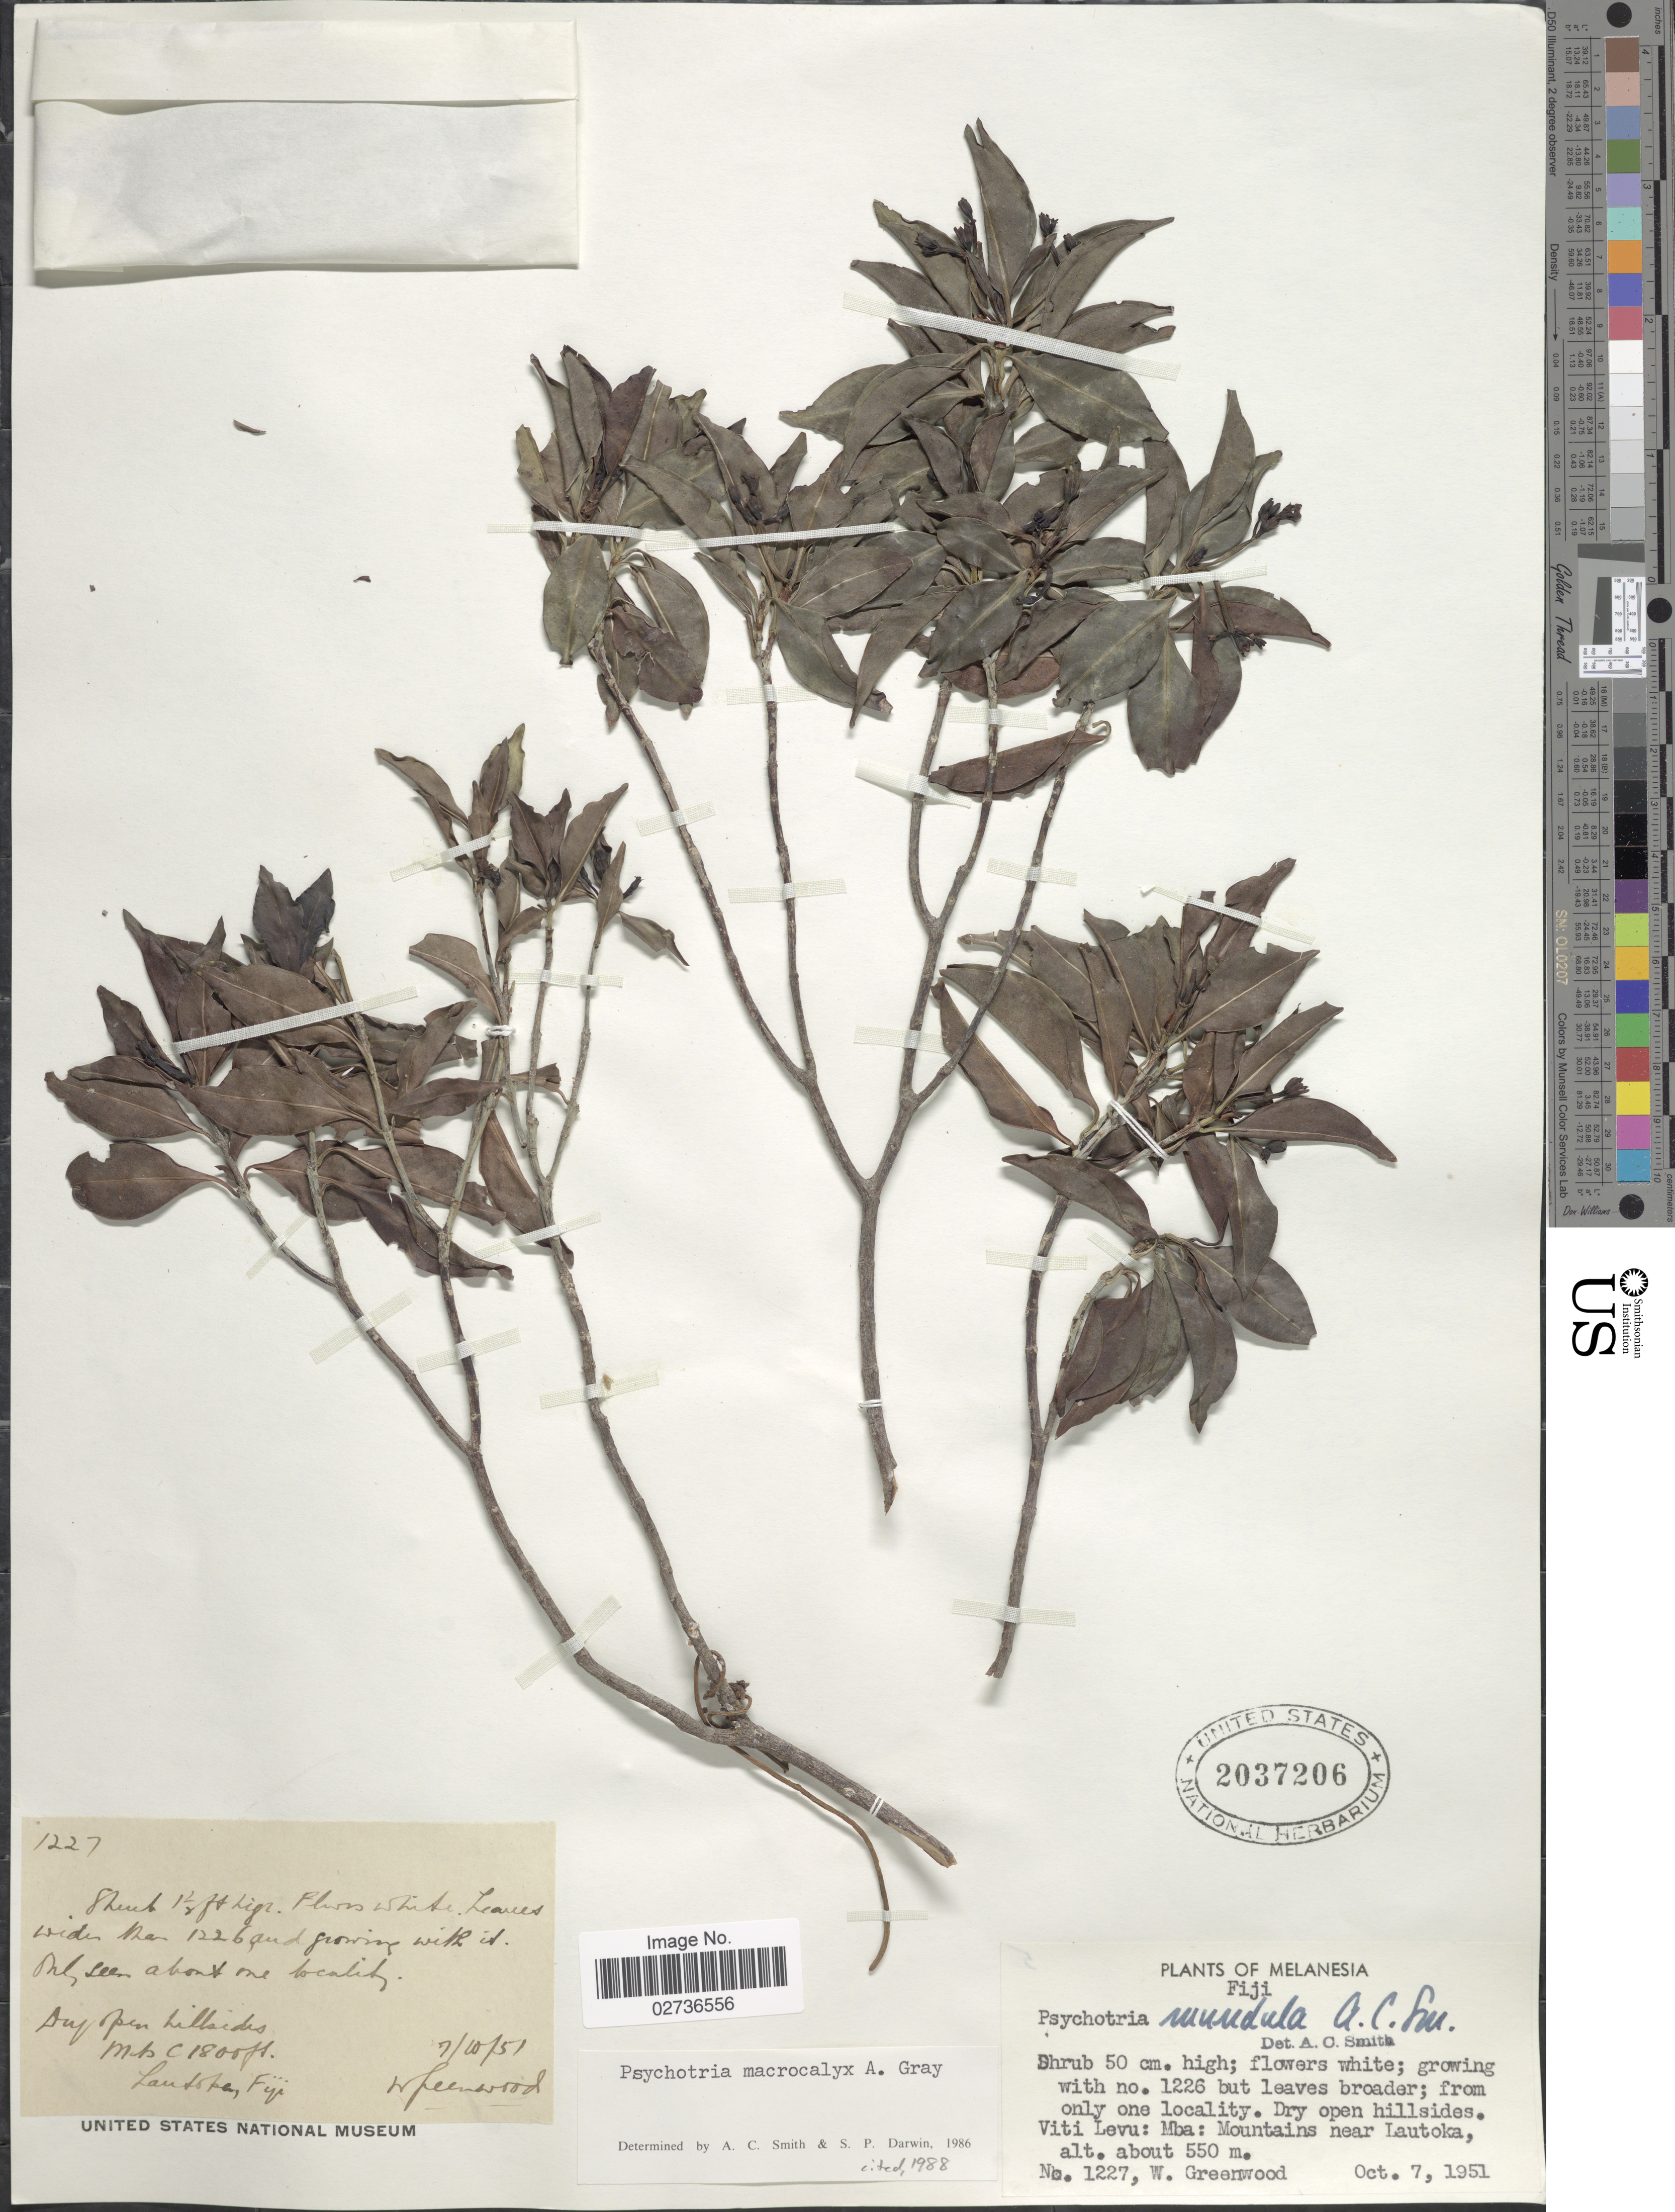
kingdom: Plantae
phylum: Tracheophyta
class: Magnoliopsida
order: Gentianales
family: Rubiaceae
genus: Psychotria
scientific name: Psychotria macrocalyx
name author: A. Gray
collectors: W. Greenwood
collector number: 1227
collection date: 1951-10-07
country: Fiji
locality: Viti Levu: Mba: Mountains near Lautoka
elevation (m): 550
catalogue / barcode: US 2037206